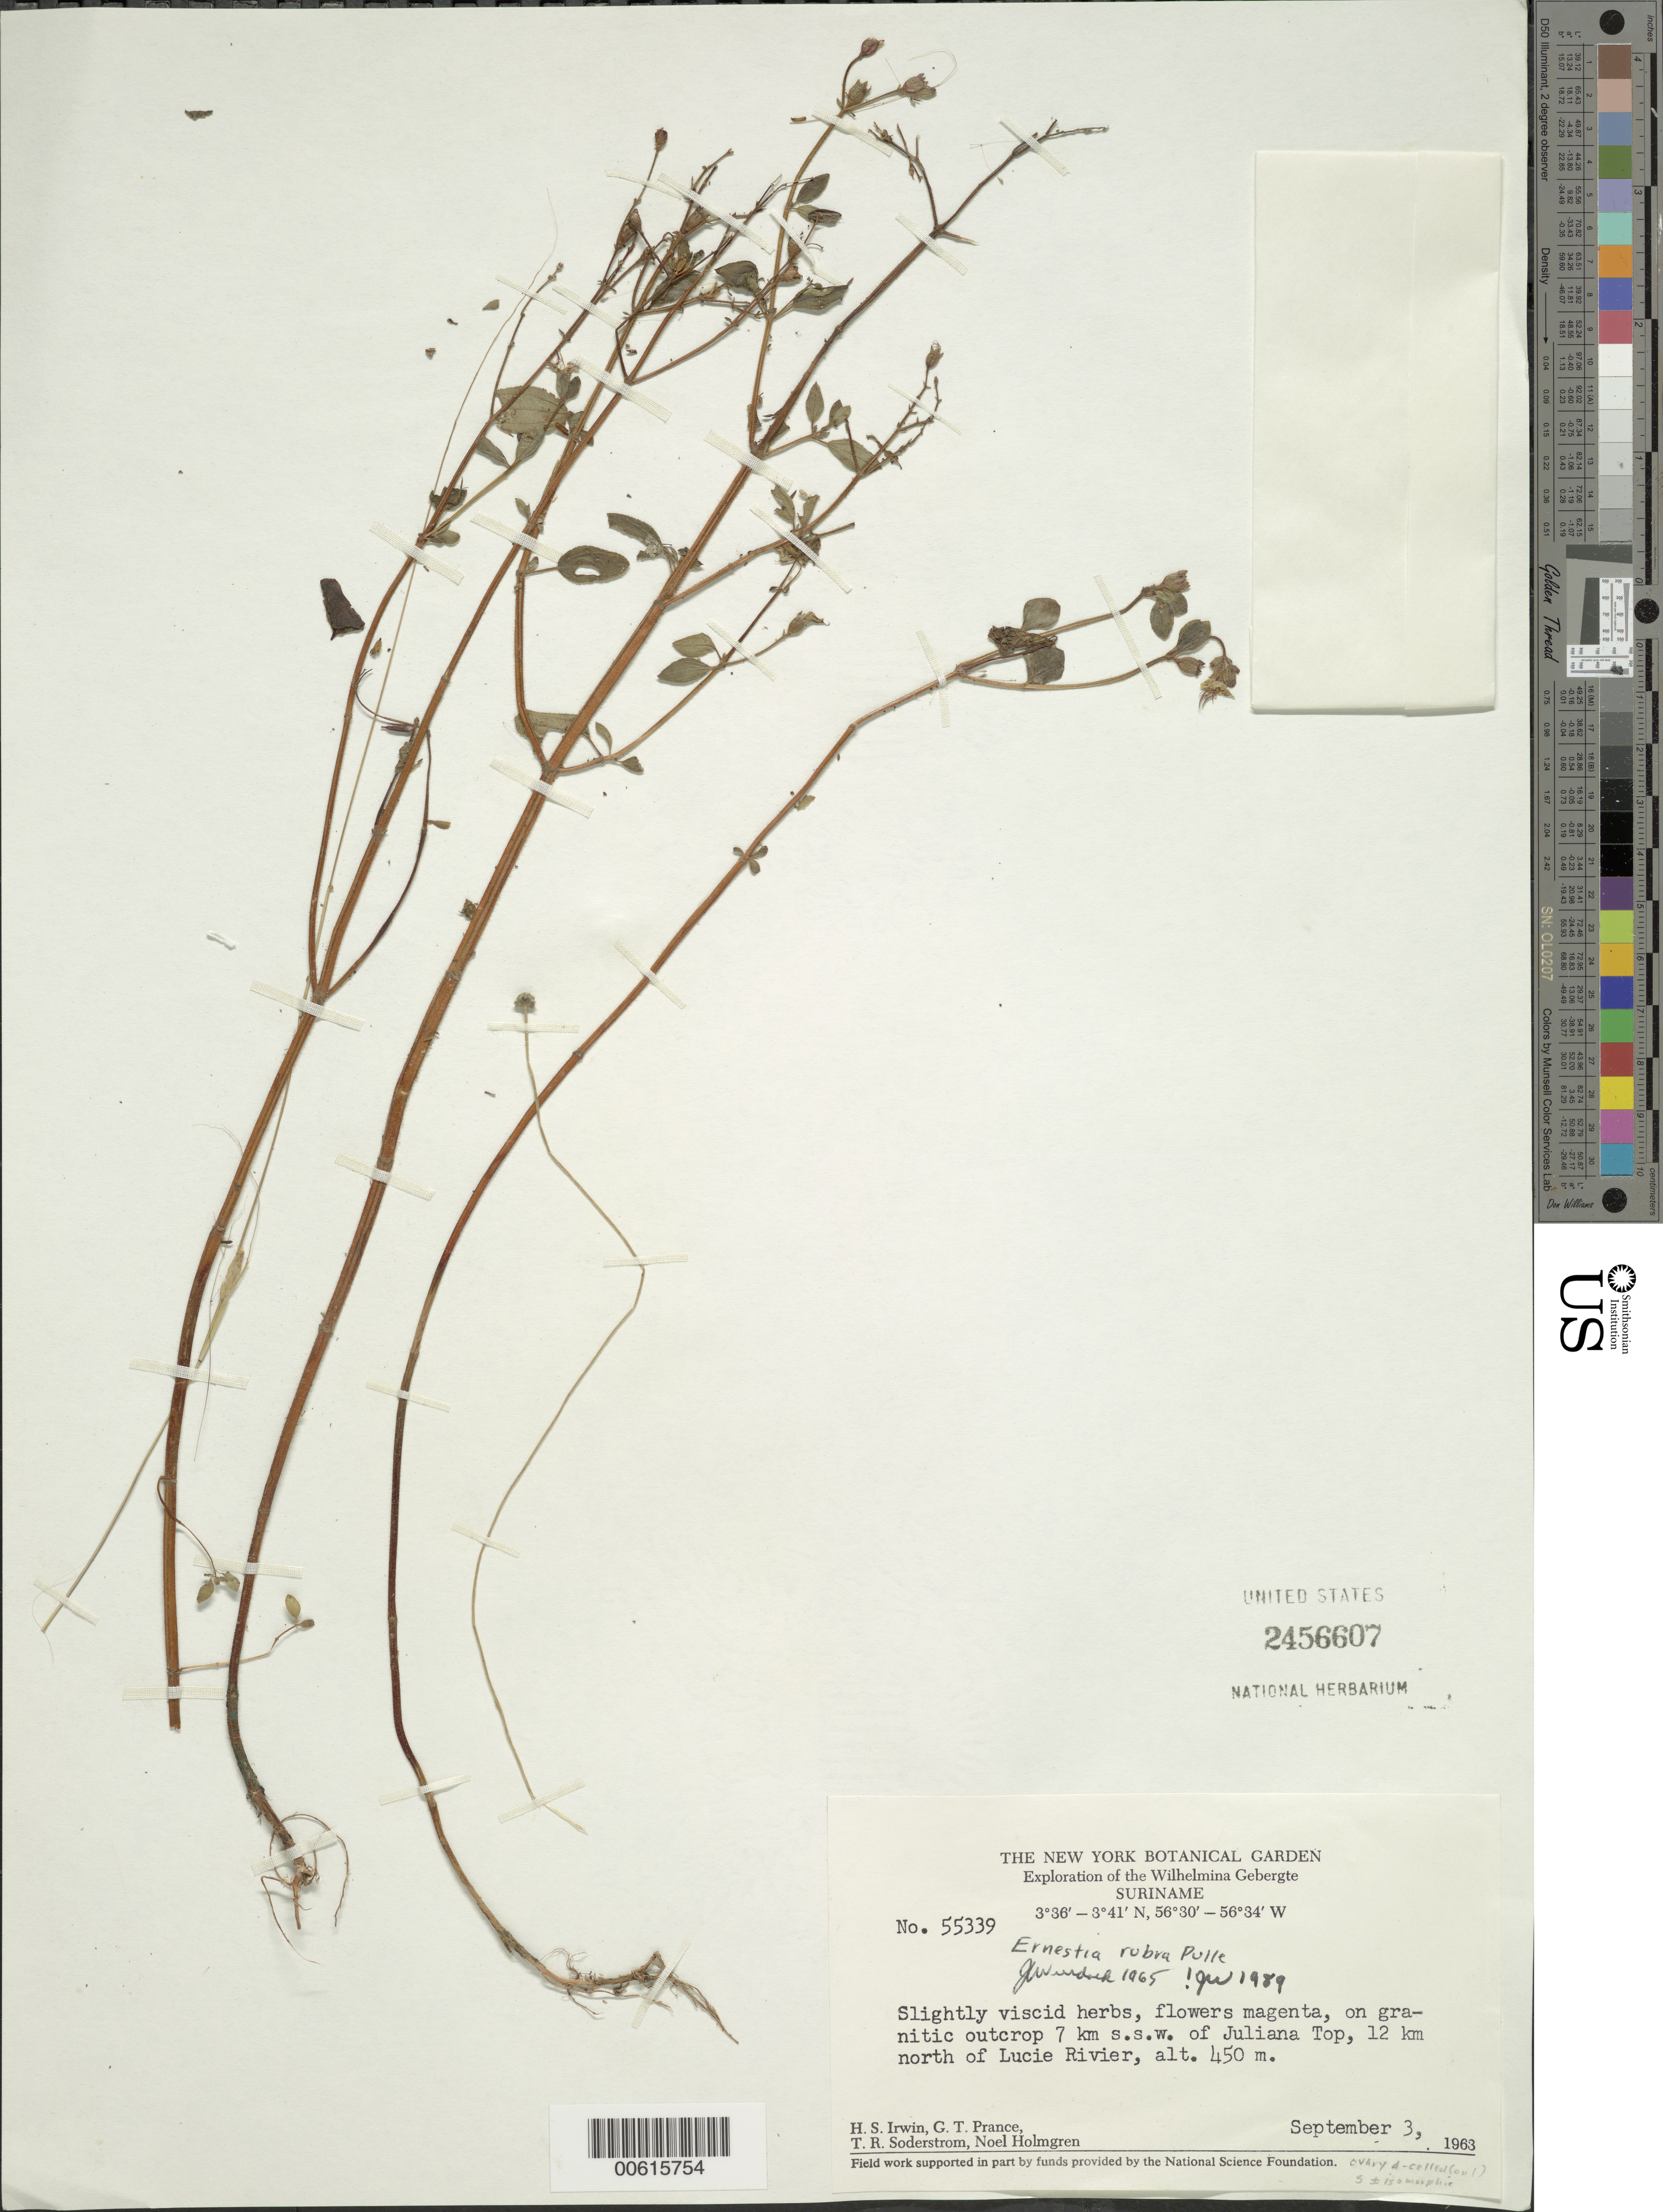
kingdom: Plantae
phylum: Tracheophyta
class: Magnoliopsida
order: Myrtales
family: Melastomataceae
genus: Ernestia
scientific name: Ernestia rubra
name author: Pulle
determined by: Wurdack, John J., (US), US (UNITED STATES)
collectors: H. Irwin, G. T. Prance, T. R. Soderstrom & N. H. Holmgren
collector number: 55339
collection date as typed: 3-Sep-63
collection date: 1963-09-03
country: Suriname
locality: Juliana Top, 7 km SSW of, 12 km N of Lucie R., Wilhelmina Gebergte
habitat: Granitic outcrop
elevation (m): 450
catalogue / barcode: US 2456607